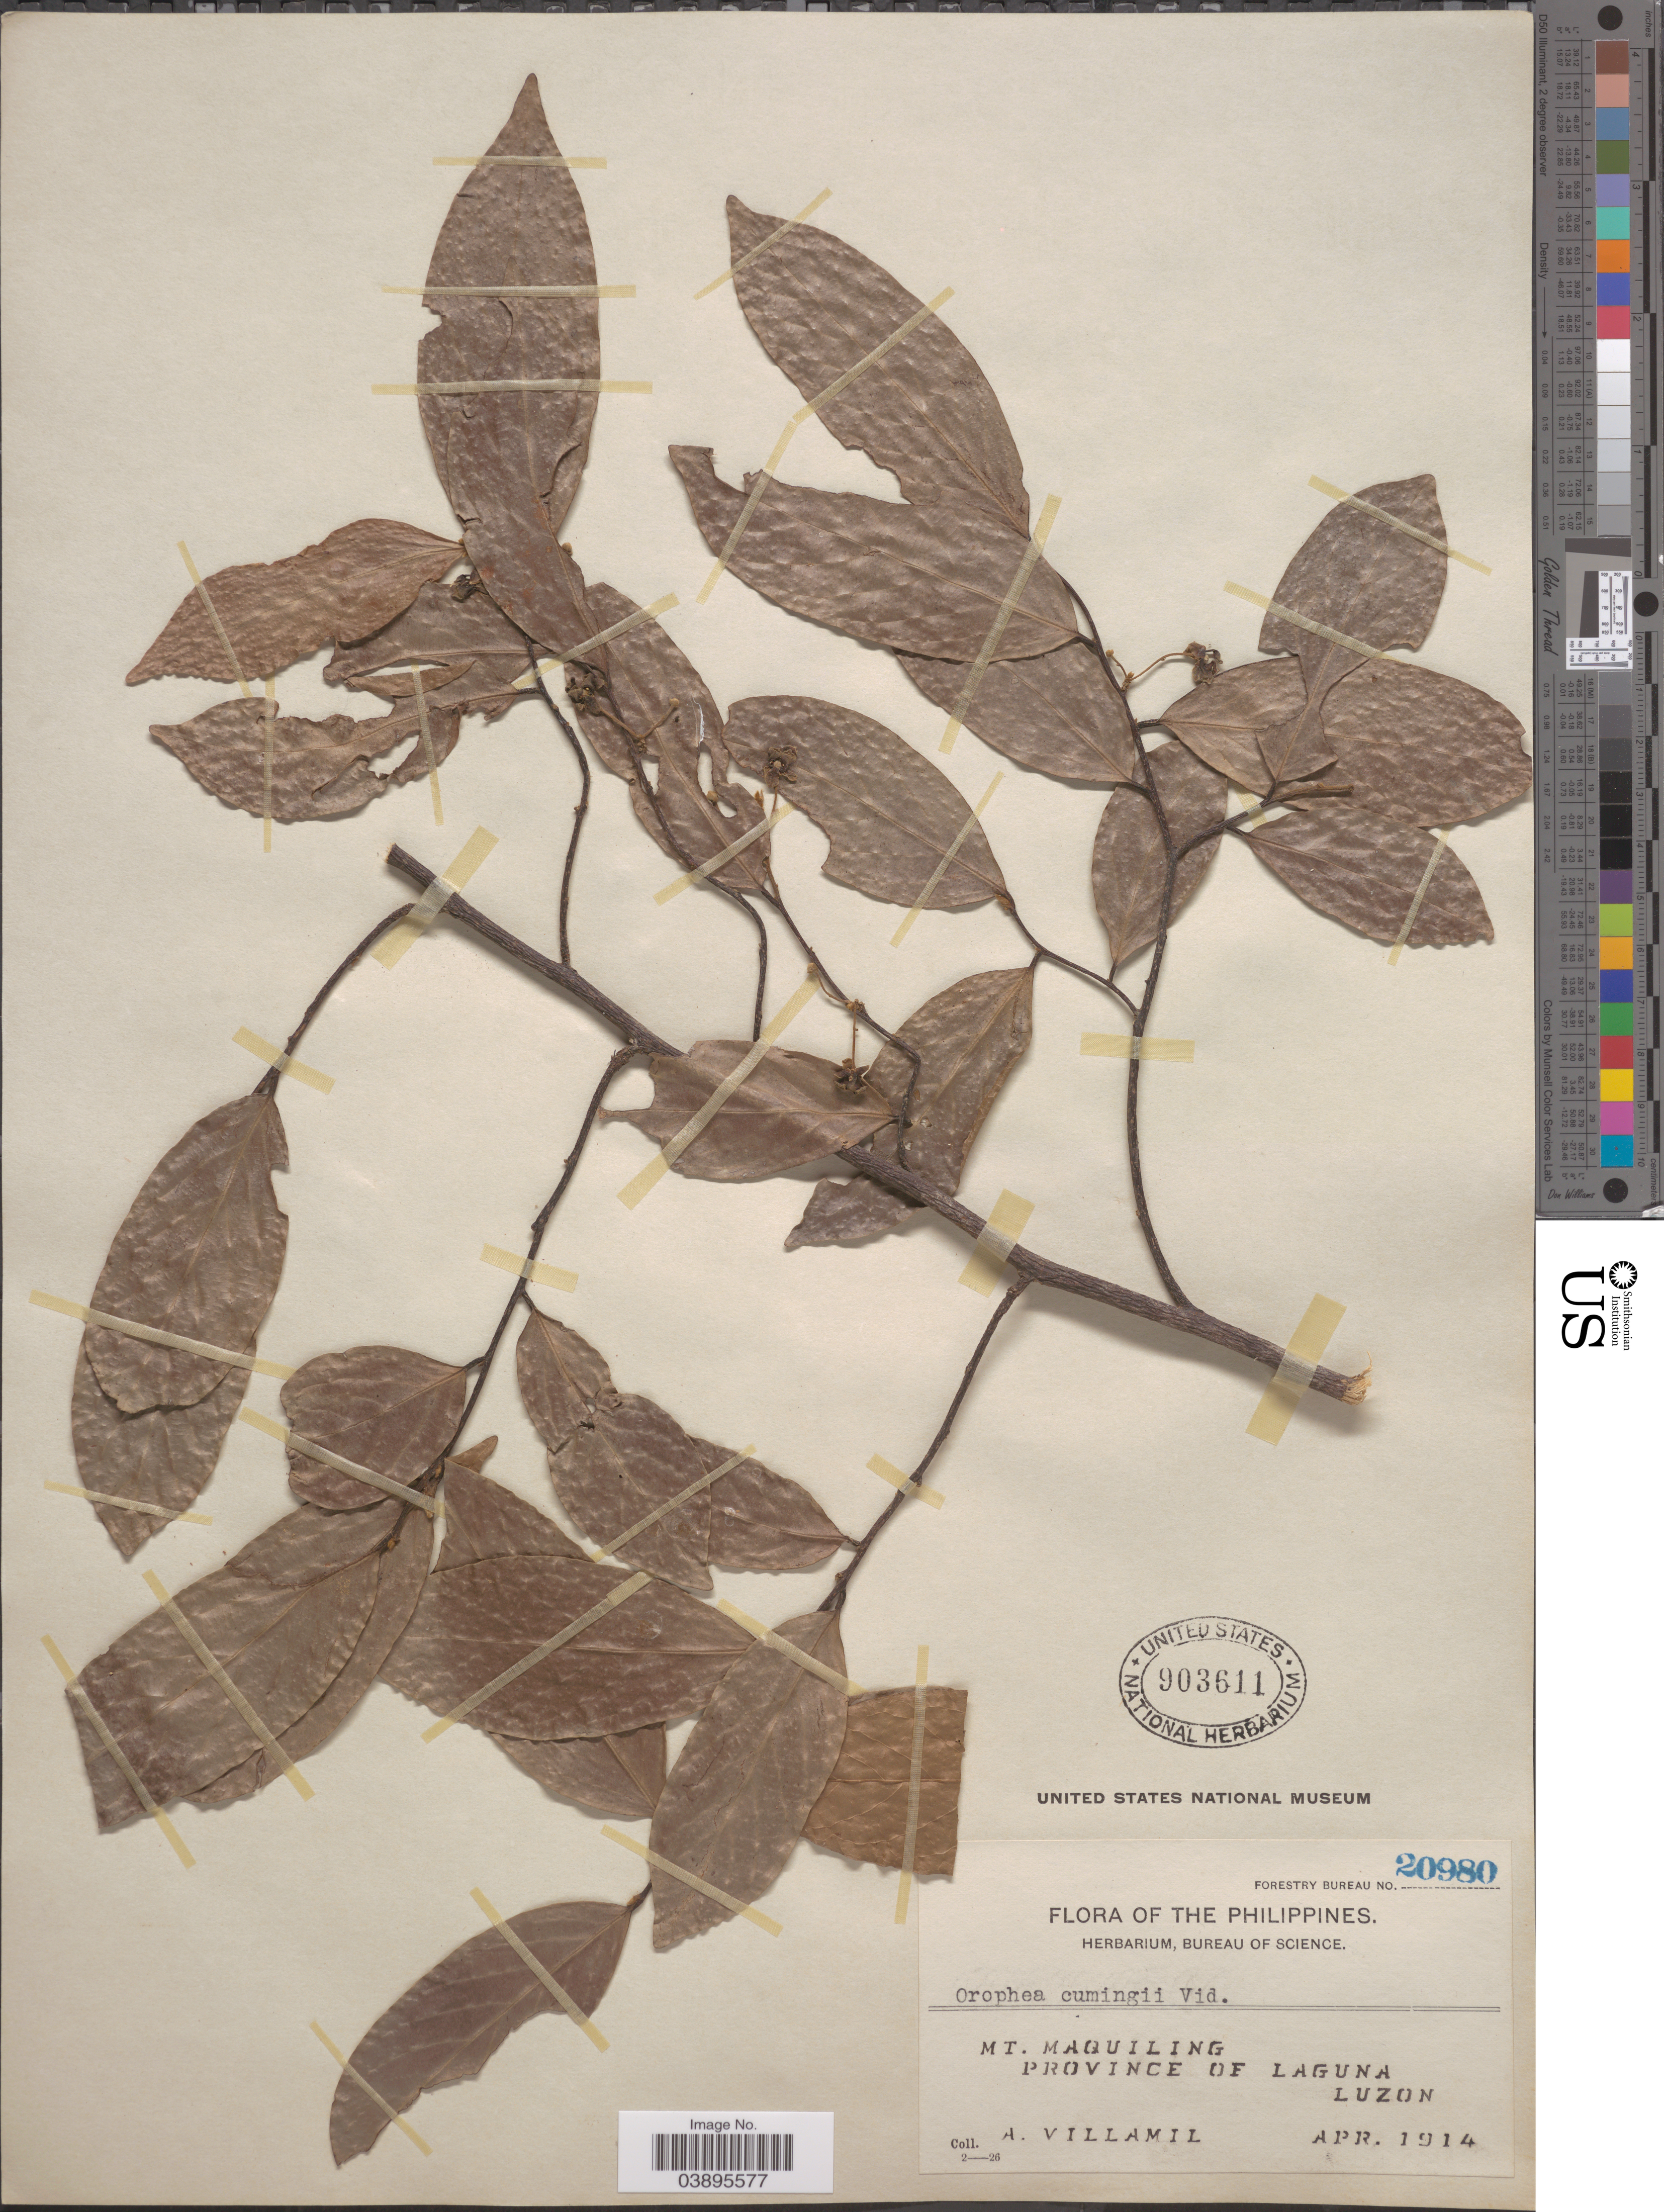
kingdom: Plantae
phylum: Tracheophyta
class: Magnoliopsida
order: Magnoliales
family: Annonaceae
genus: Orophea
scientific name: Orophea cumingiana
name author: S. Vidal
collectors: A. Villamil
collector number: Forestry Bureau 20980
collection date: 1914-04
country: Philippines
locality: Mt. Maquiling, Province of Laguna, Luzon.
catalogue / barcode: US 903611